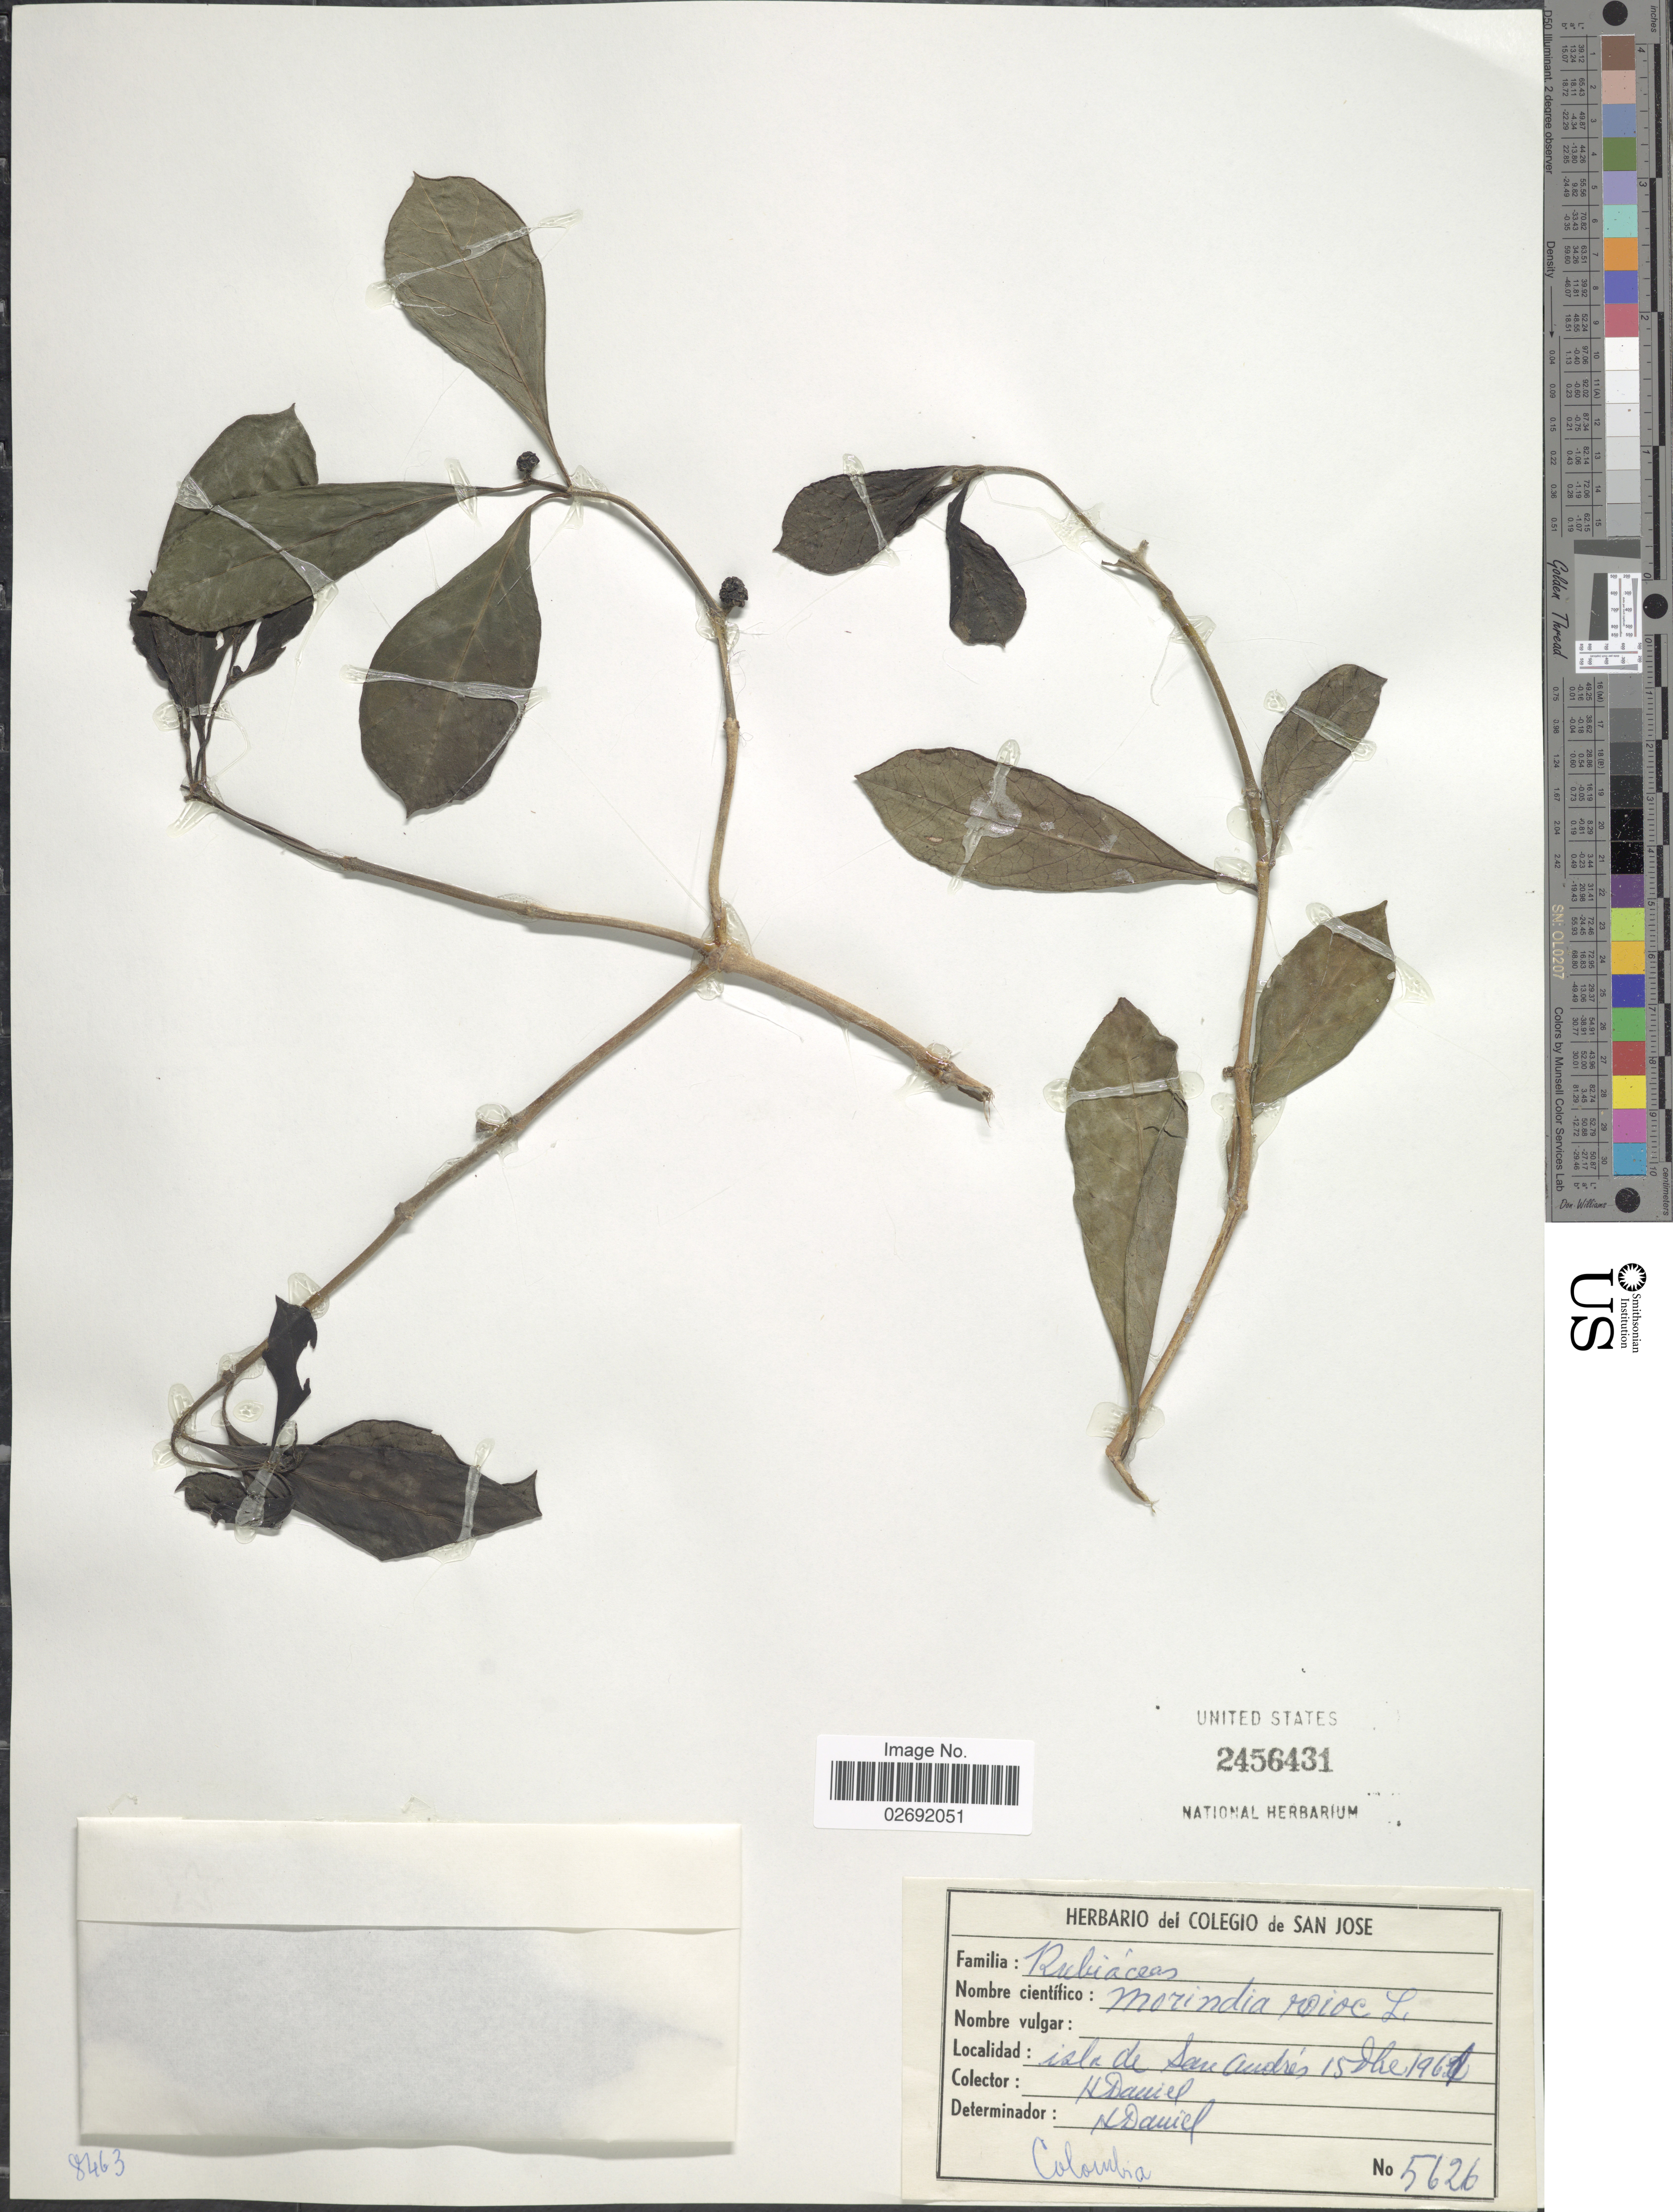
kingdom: Plantae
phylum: Tracheophyta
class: Magnoliopsida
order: Gentianales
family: Rubiaceae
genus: Morinda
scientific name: Morinda royoc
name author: L.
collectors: H. Daniel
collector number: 5626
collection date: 1961-12-15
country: Colombia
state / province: San Andres y Providencia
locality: Isla de San Andrés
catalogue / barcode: US 2456431